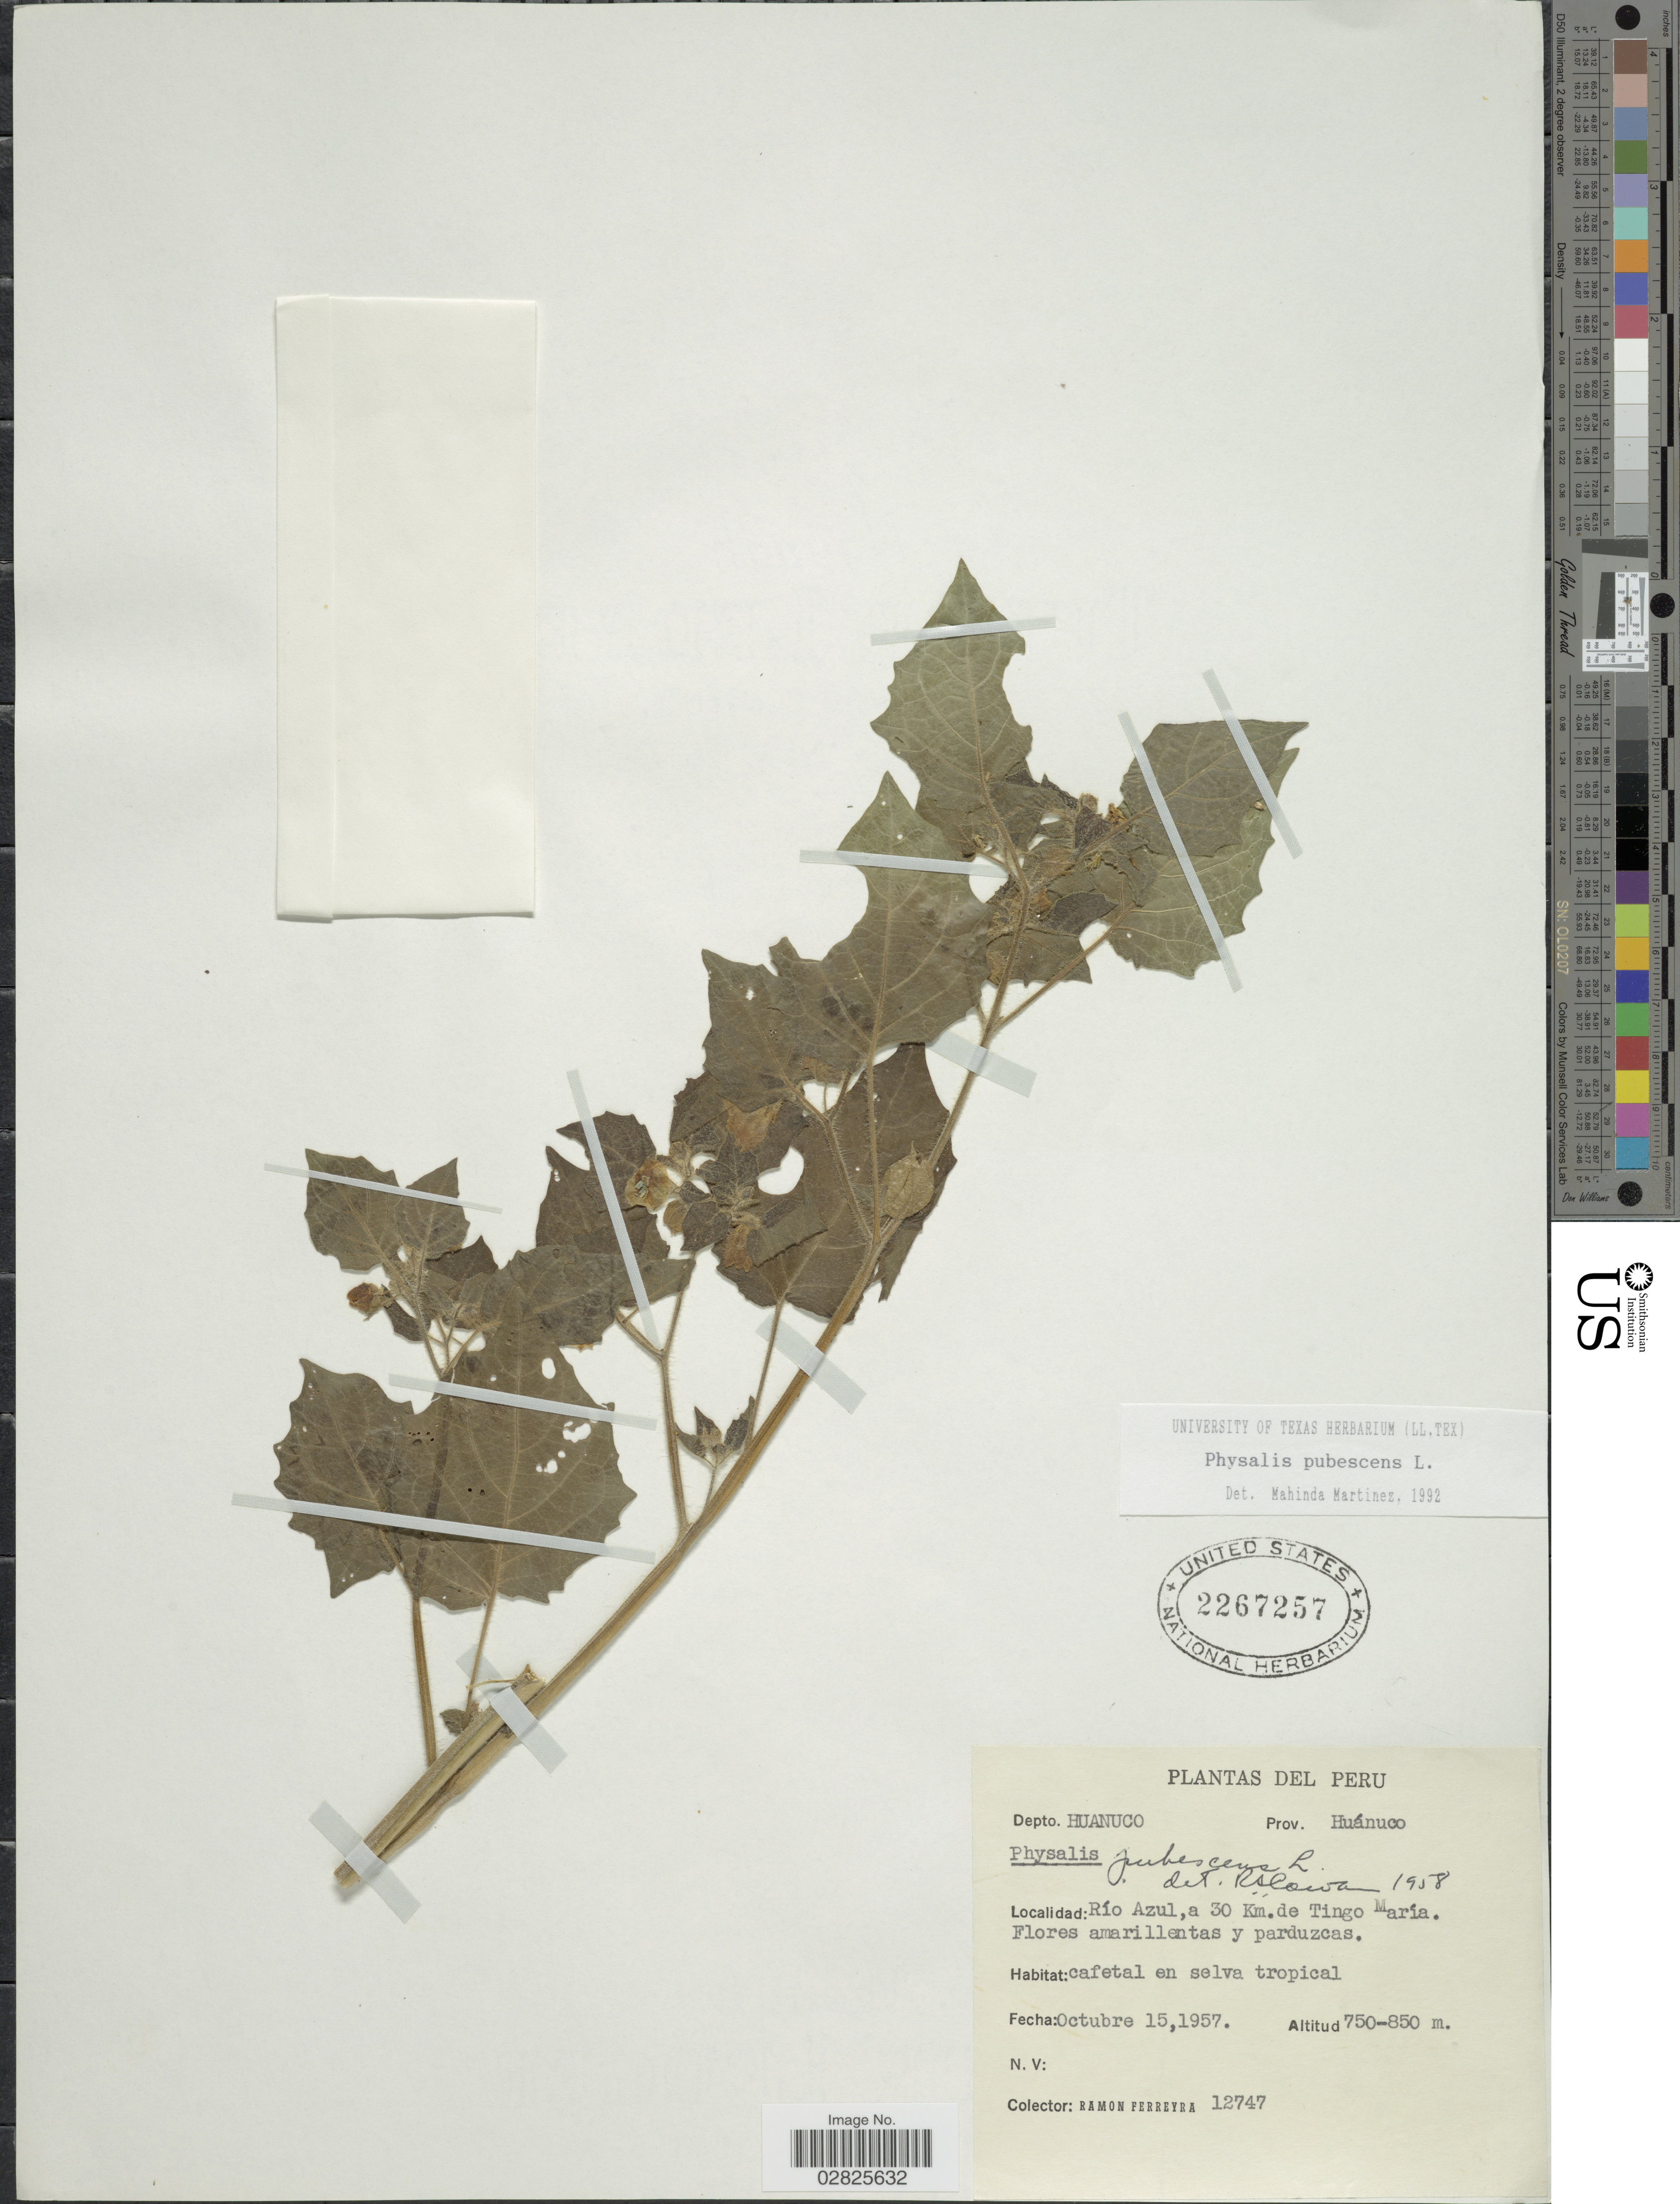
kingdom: Plantae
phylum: Tracheophyta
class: Magnoliopsida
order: Solanales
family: Solanaceae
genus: Physalis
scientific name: Physalis pubescens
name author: L.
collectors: R. A. Ferreyra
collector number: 12747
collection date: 1957-10-15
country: Peru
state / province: Huánuco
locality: Depto. Huanuco. Río Azul,a 30 Km.de Tingo María.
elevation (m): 750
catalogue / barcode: US 2267257